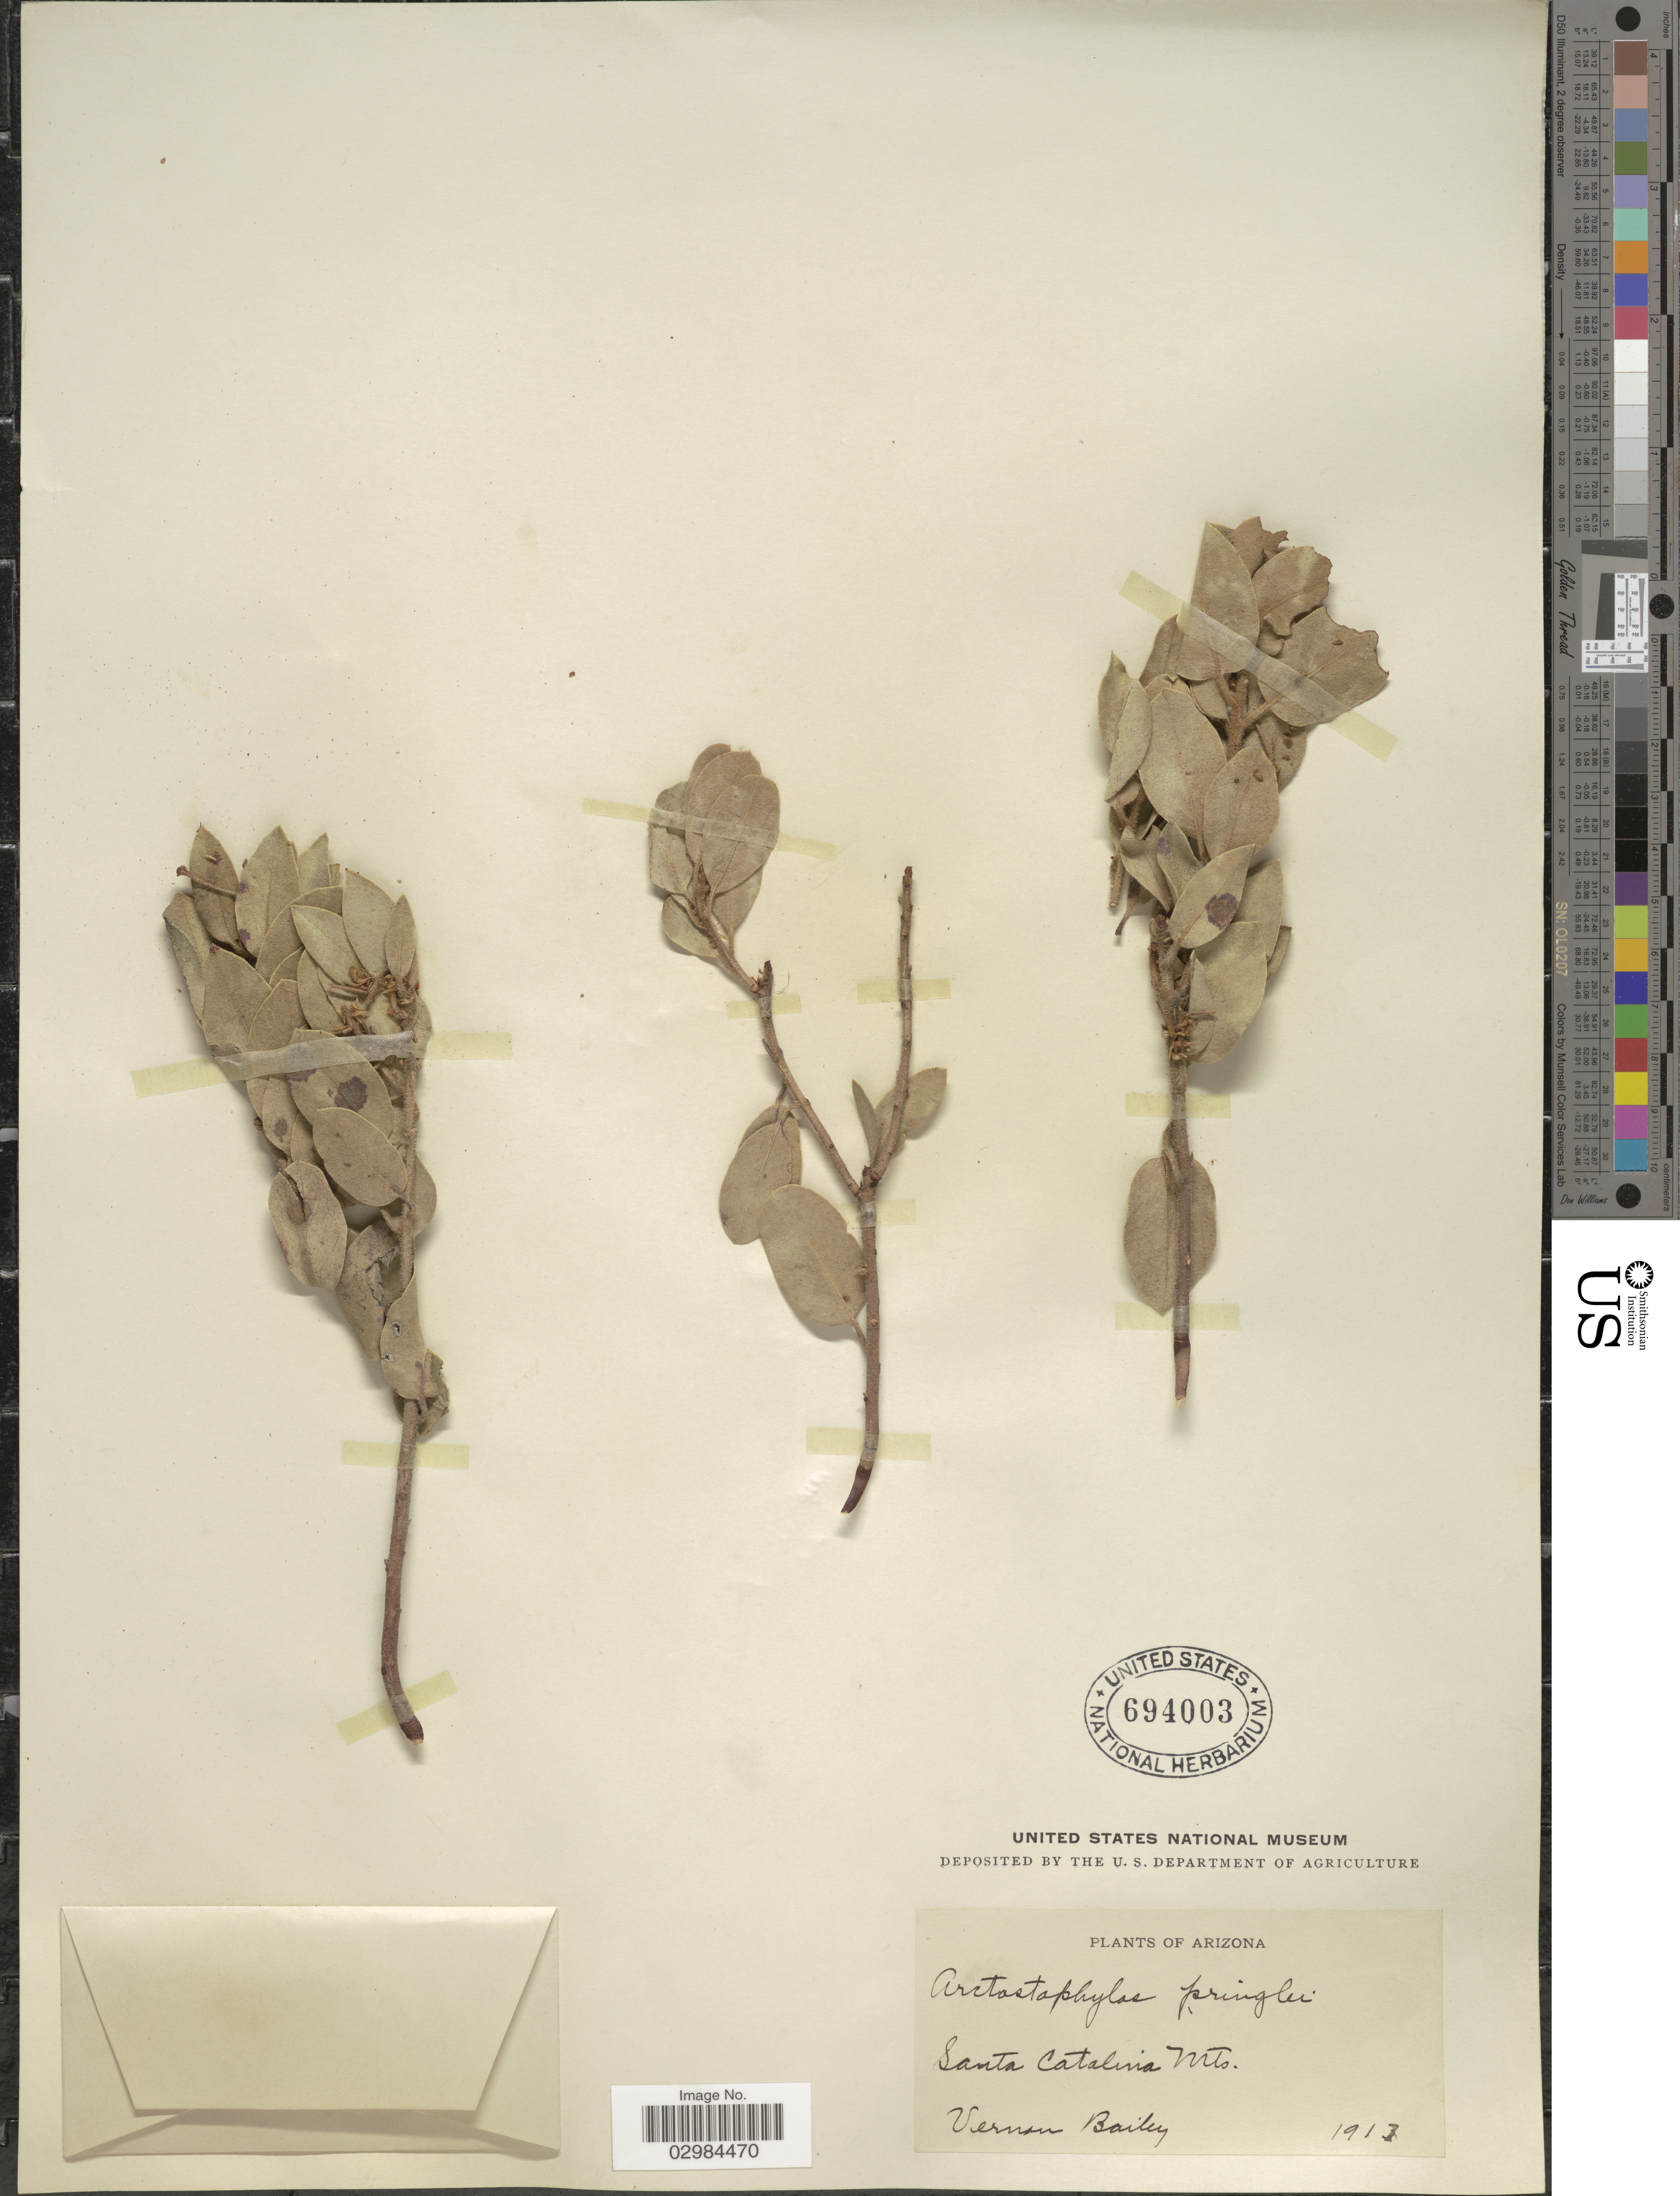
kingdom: Plantae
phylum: Tracheophyta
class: Magnoliopsida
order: Ericales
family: Ericaceae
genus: Arctostaphylos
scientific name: Arctostaphylos pringlei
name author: Parry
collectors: V. O. Bailey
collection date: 1913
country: United States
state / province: Arizona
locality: Santa Catalina Mts.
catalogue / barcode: US 694003